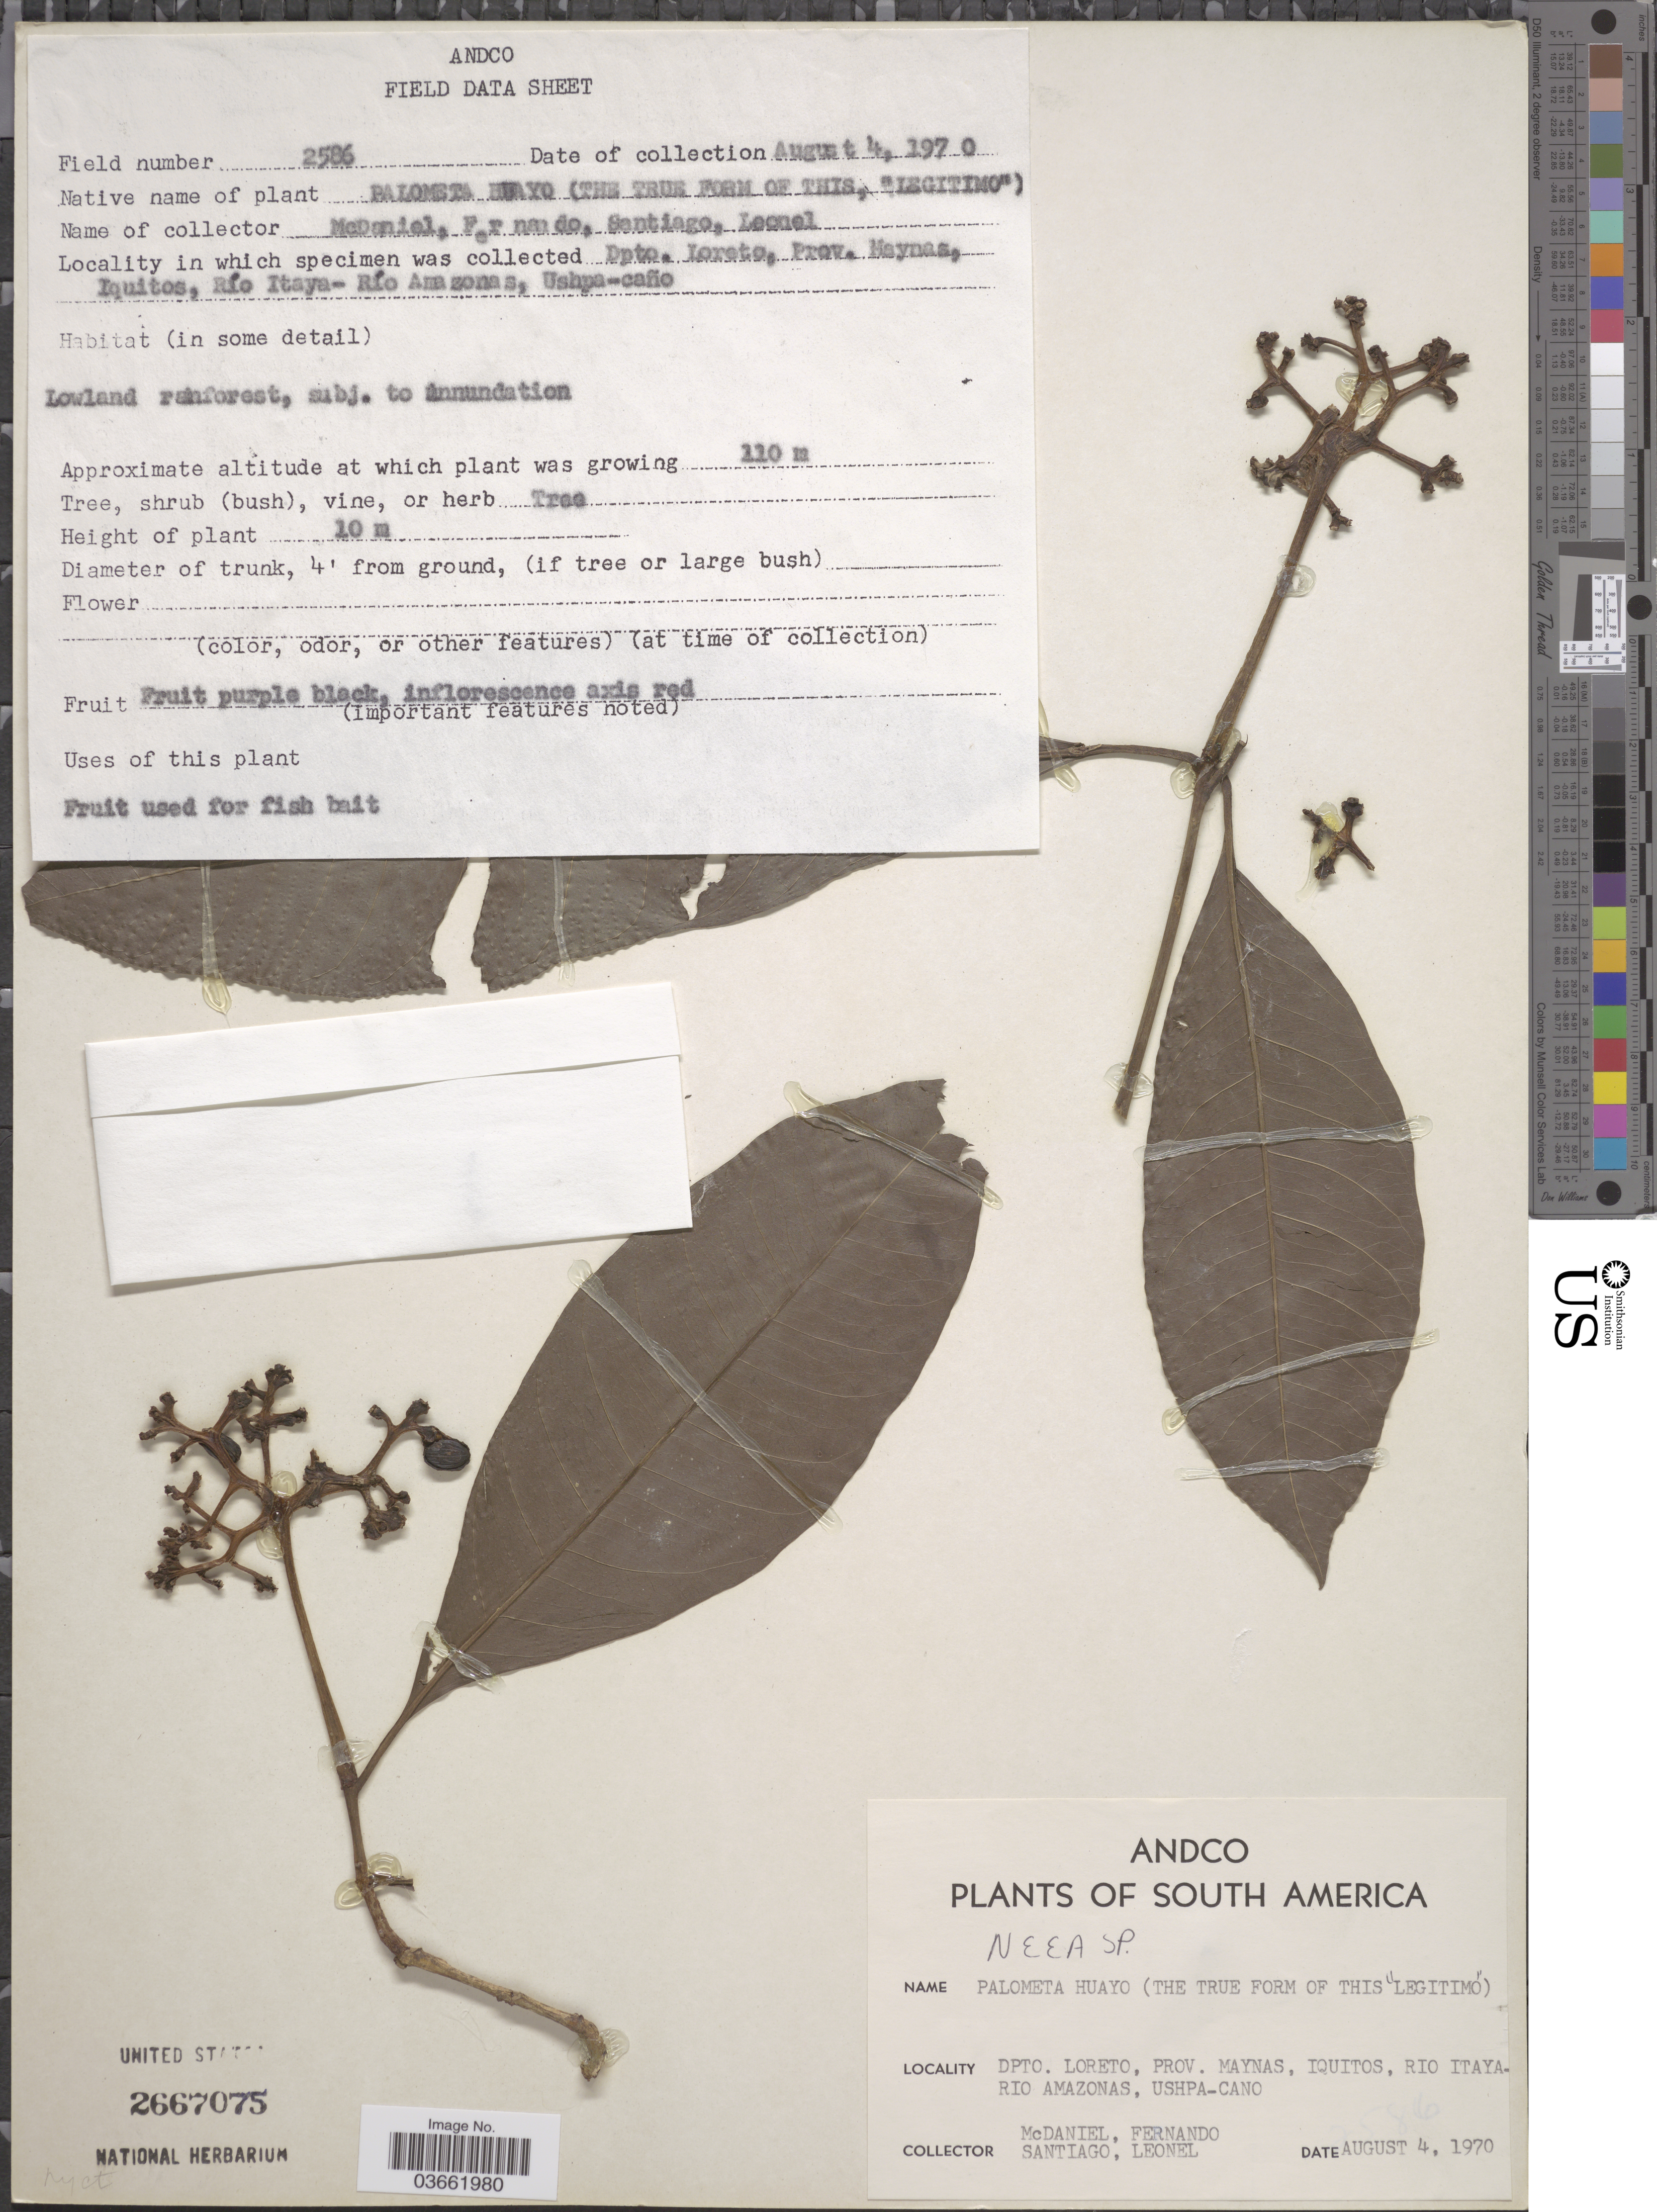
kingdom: Plantae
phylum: Tracheophyta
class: Magnoliopsida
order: Caryophyllales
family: Nyctaginaceae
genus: Neea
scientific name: Neea sp.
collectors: -- McDaniel, -- Fernando, -. Santiago & -- Leonel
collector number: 2586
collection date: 1970-08-04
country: Peru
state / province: Loreto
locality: Andco. Dpto. Loreto, Prov. Maynas, Iquitos, Rio Itaya-Rio Amazonas, Ushpa-caño.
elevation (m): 110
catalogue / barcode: US 2667075